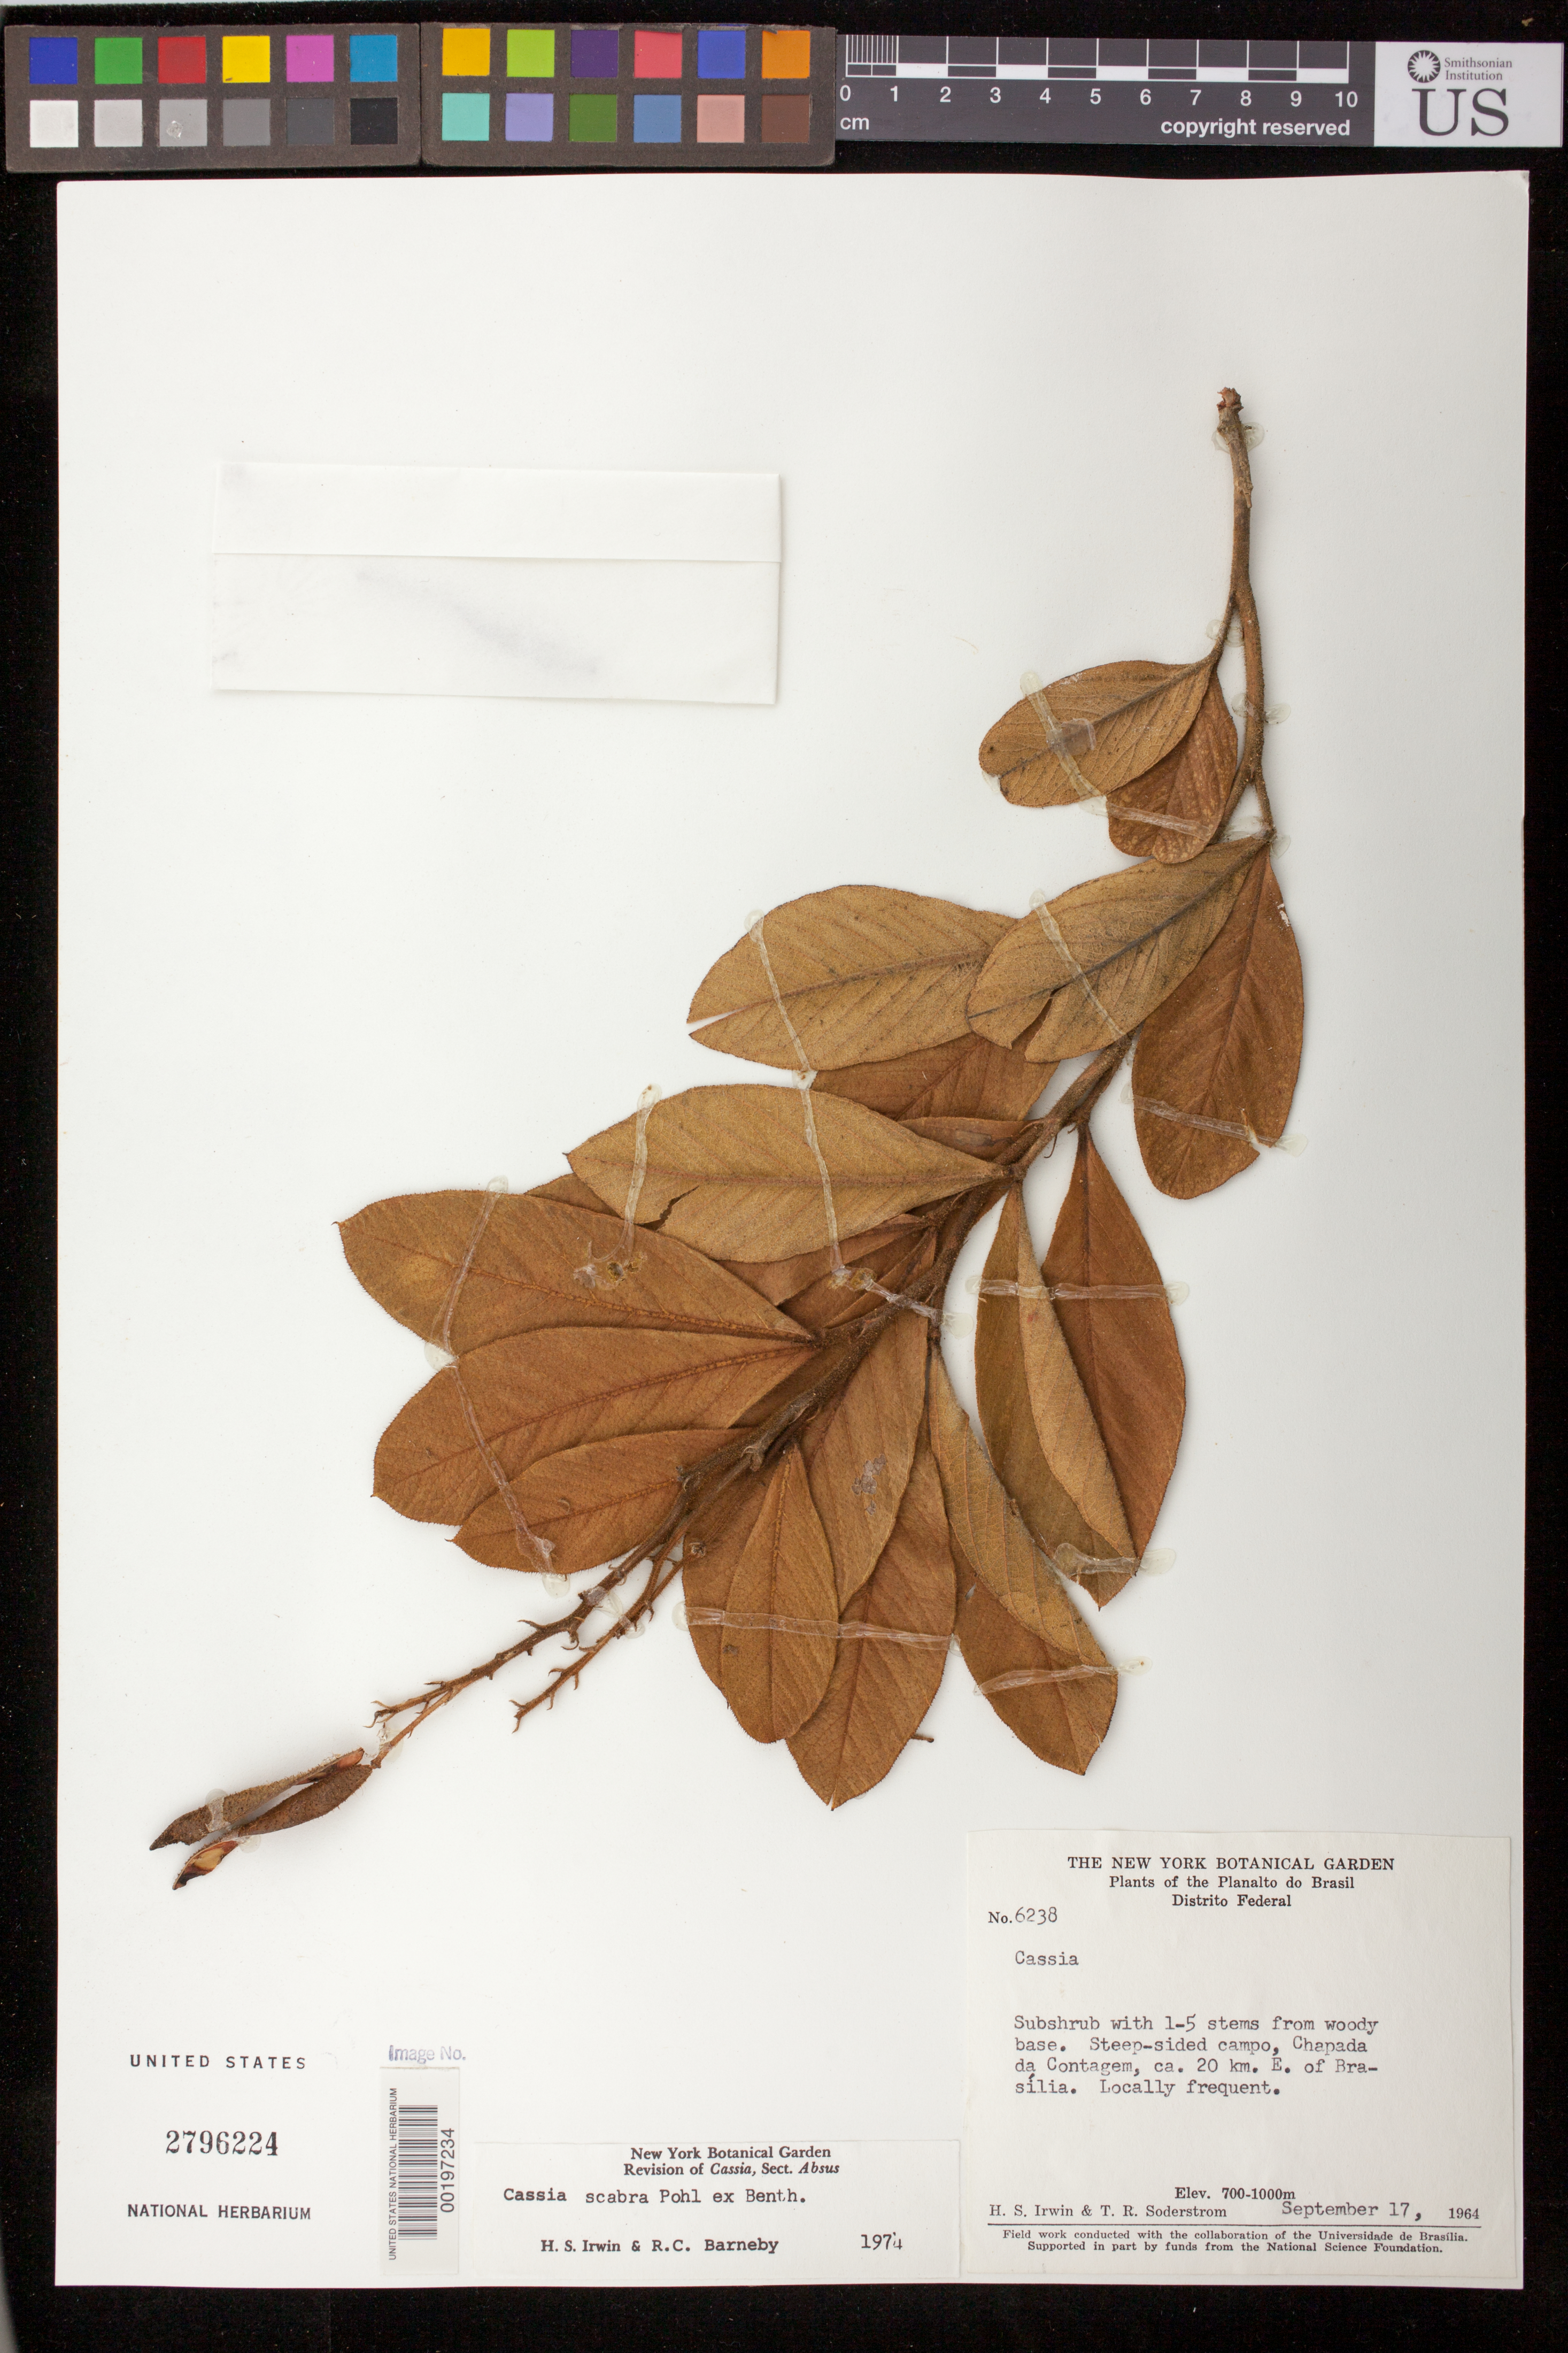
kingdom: Plantae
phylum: Tracheophyta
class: Magnoliopsida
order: Fabales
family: Fabaceae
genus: Chamaecrista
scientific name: Chamaecrista scabra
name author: (Pohl ex Benth.) H.S. Irwin & Barneby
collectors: H. Irwin & T. R. Soderstrom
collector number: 6238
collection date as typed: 17 Sep 1964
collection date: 1964-09-17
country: Brazil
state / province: Distrito Federal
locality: Planalto do Brasil; Chapada da Contagem, ca. 20 km. E. of Brasilia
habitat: Steep-sided campo.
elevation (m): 700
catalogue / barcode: US 2796224